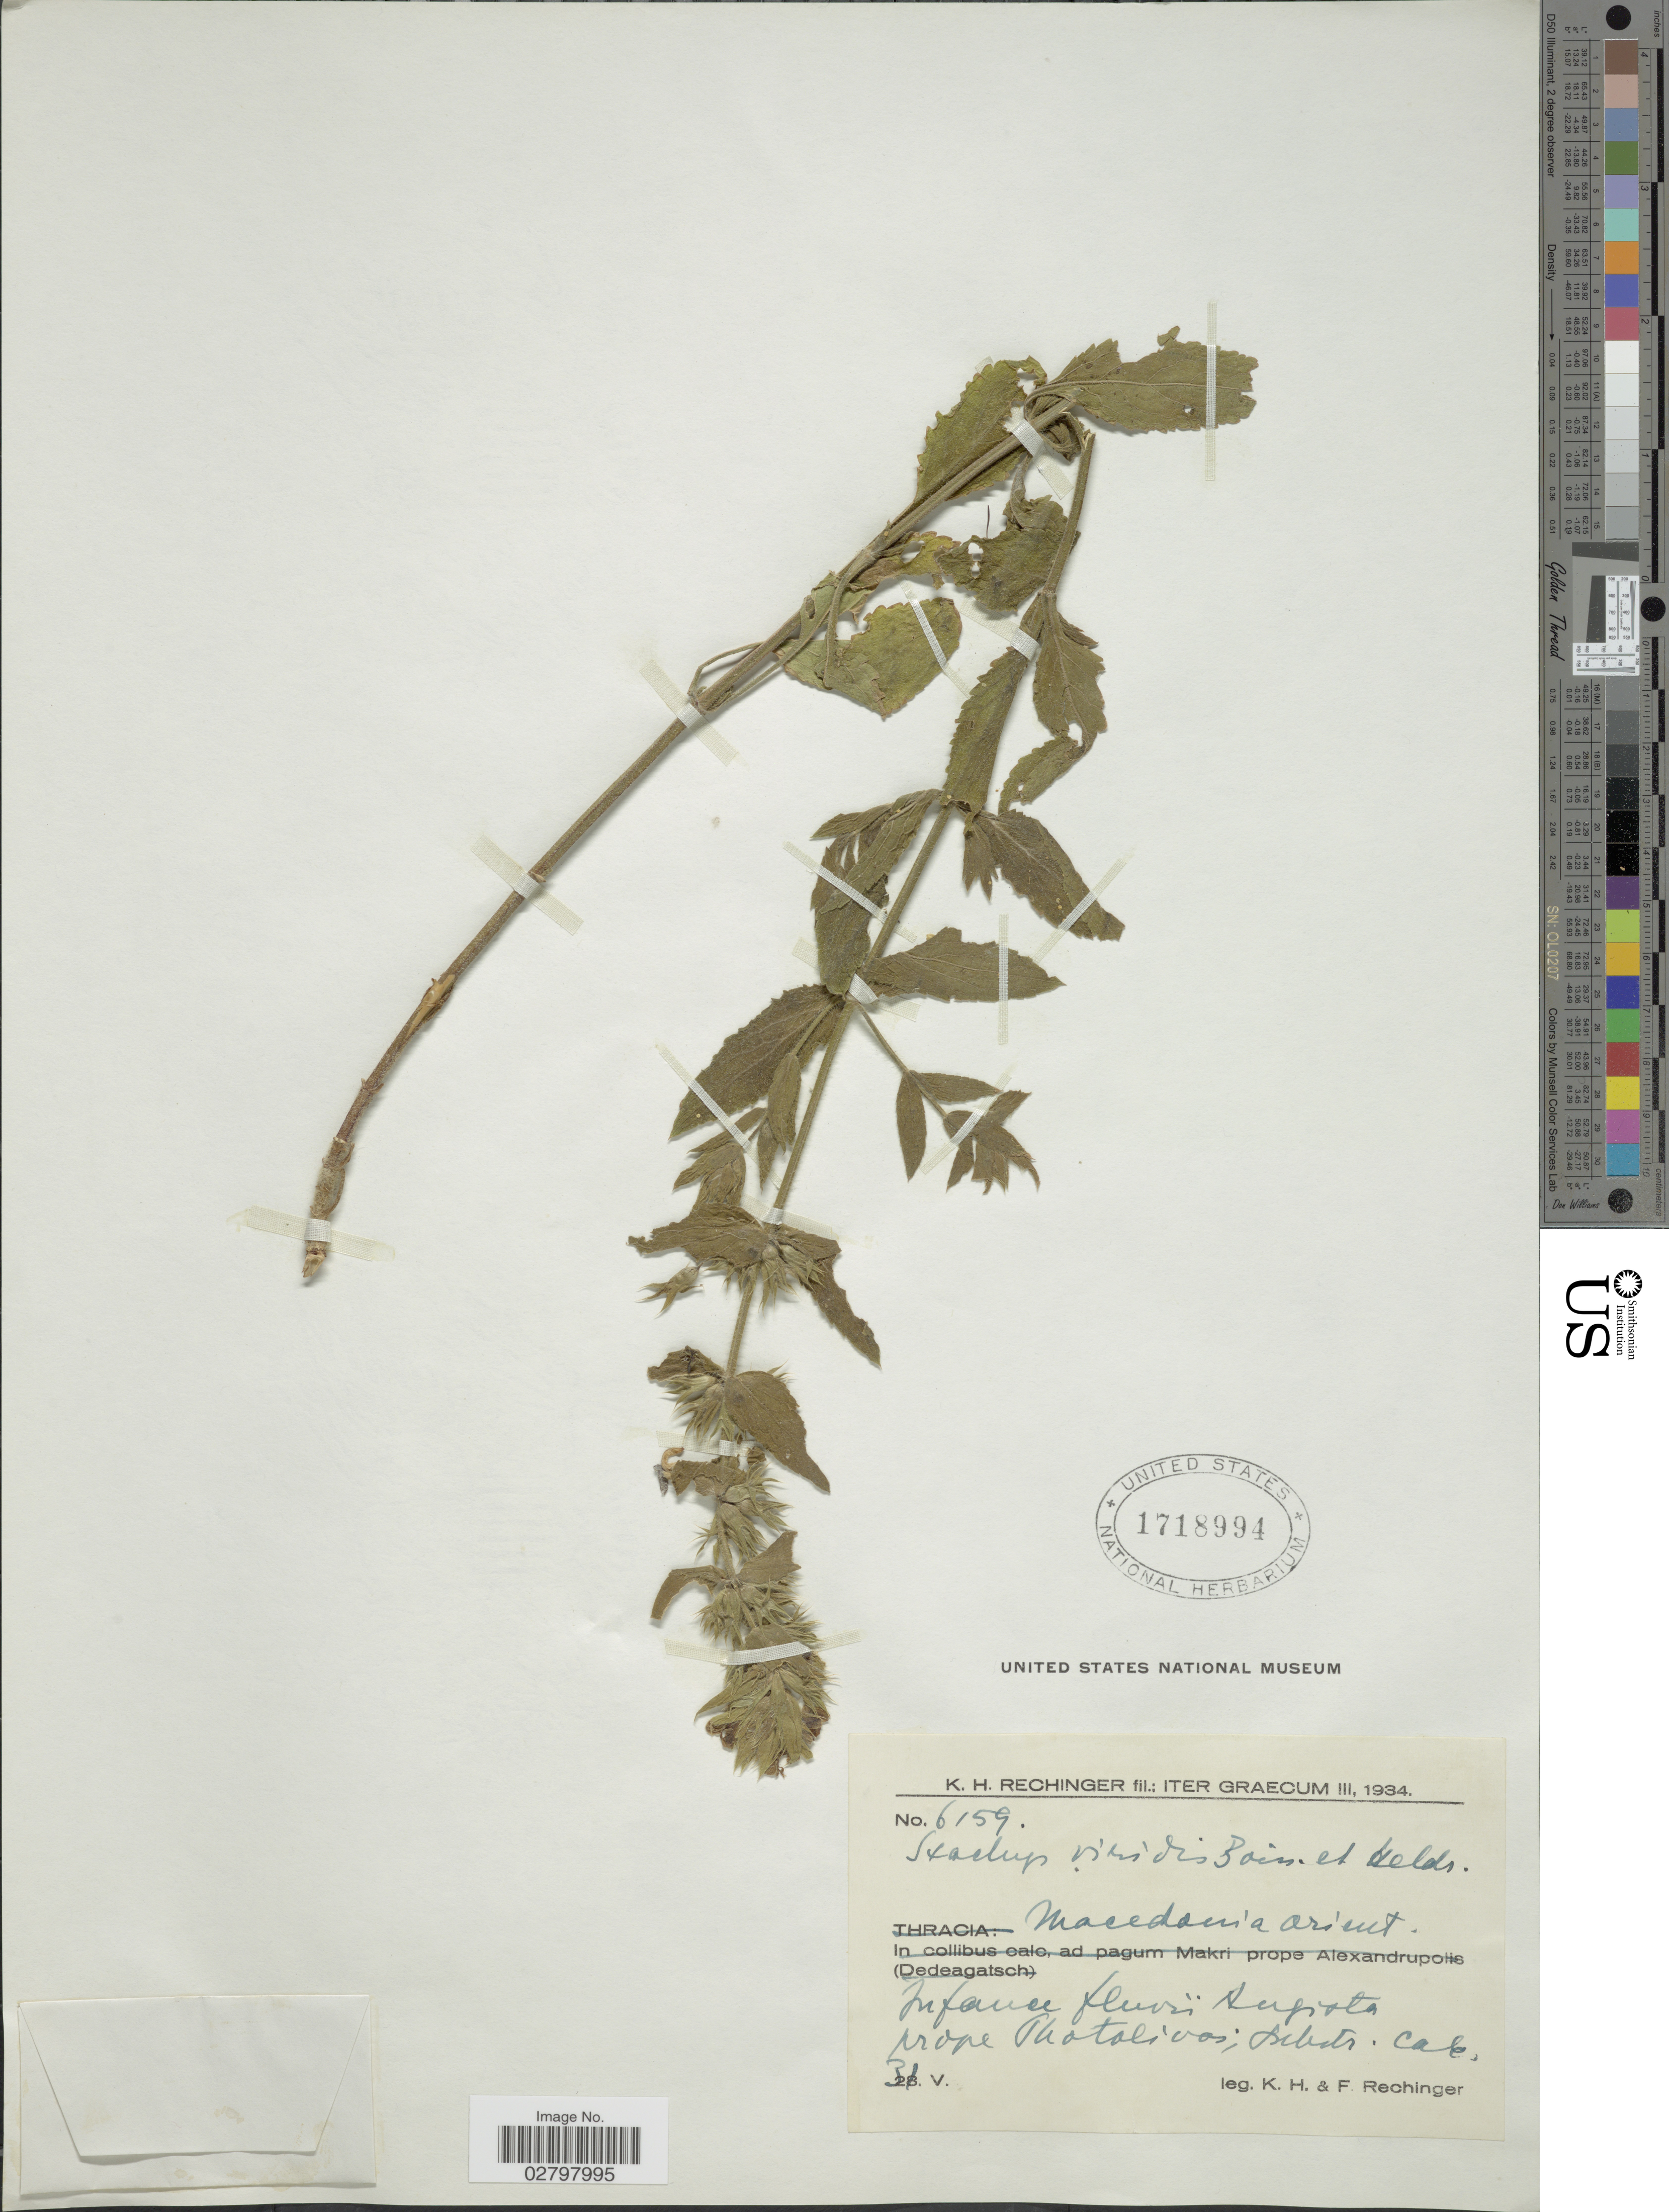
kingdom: Plantae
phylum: Tracheophyta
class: Magnoliopsida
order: Lamiales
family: Lamiaceae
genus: Stachys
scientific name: Stachys viridis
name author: Boiss. & Heldr.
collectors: K. H. Rechinger & F. Rechinger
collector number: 6159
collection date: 1934-05-31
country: Greece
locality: Graecum, Macedonia Orient., in fause fluvii Angista prope Photolivoi, substr. calc.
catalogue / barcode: US 1718994